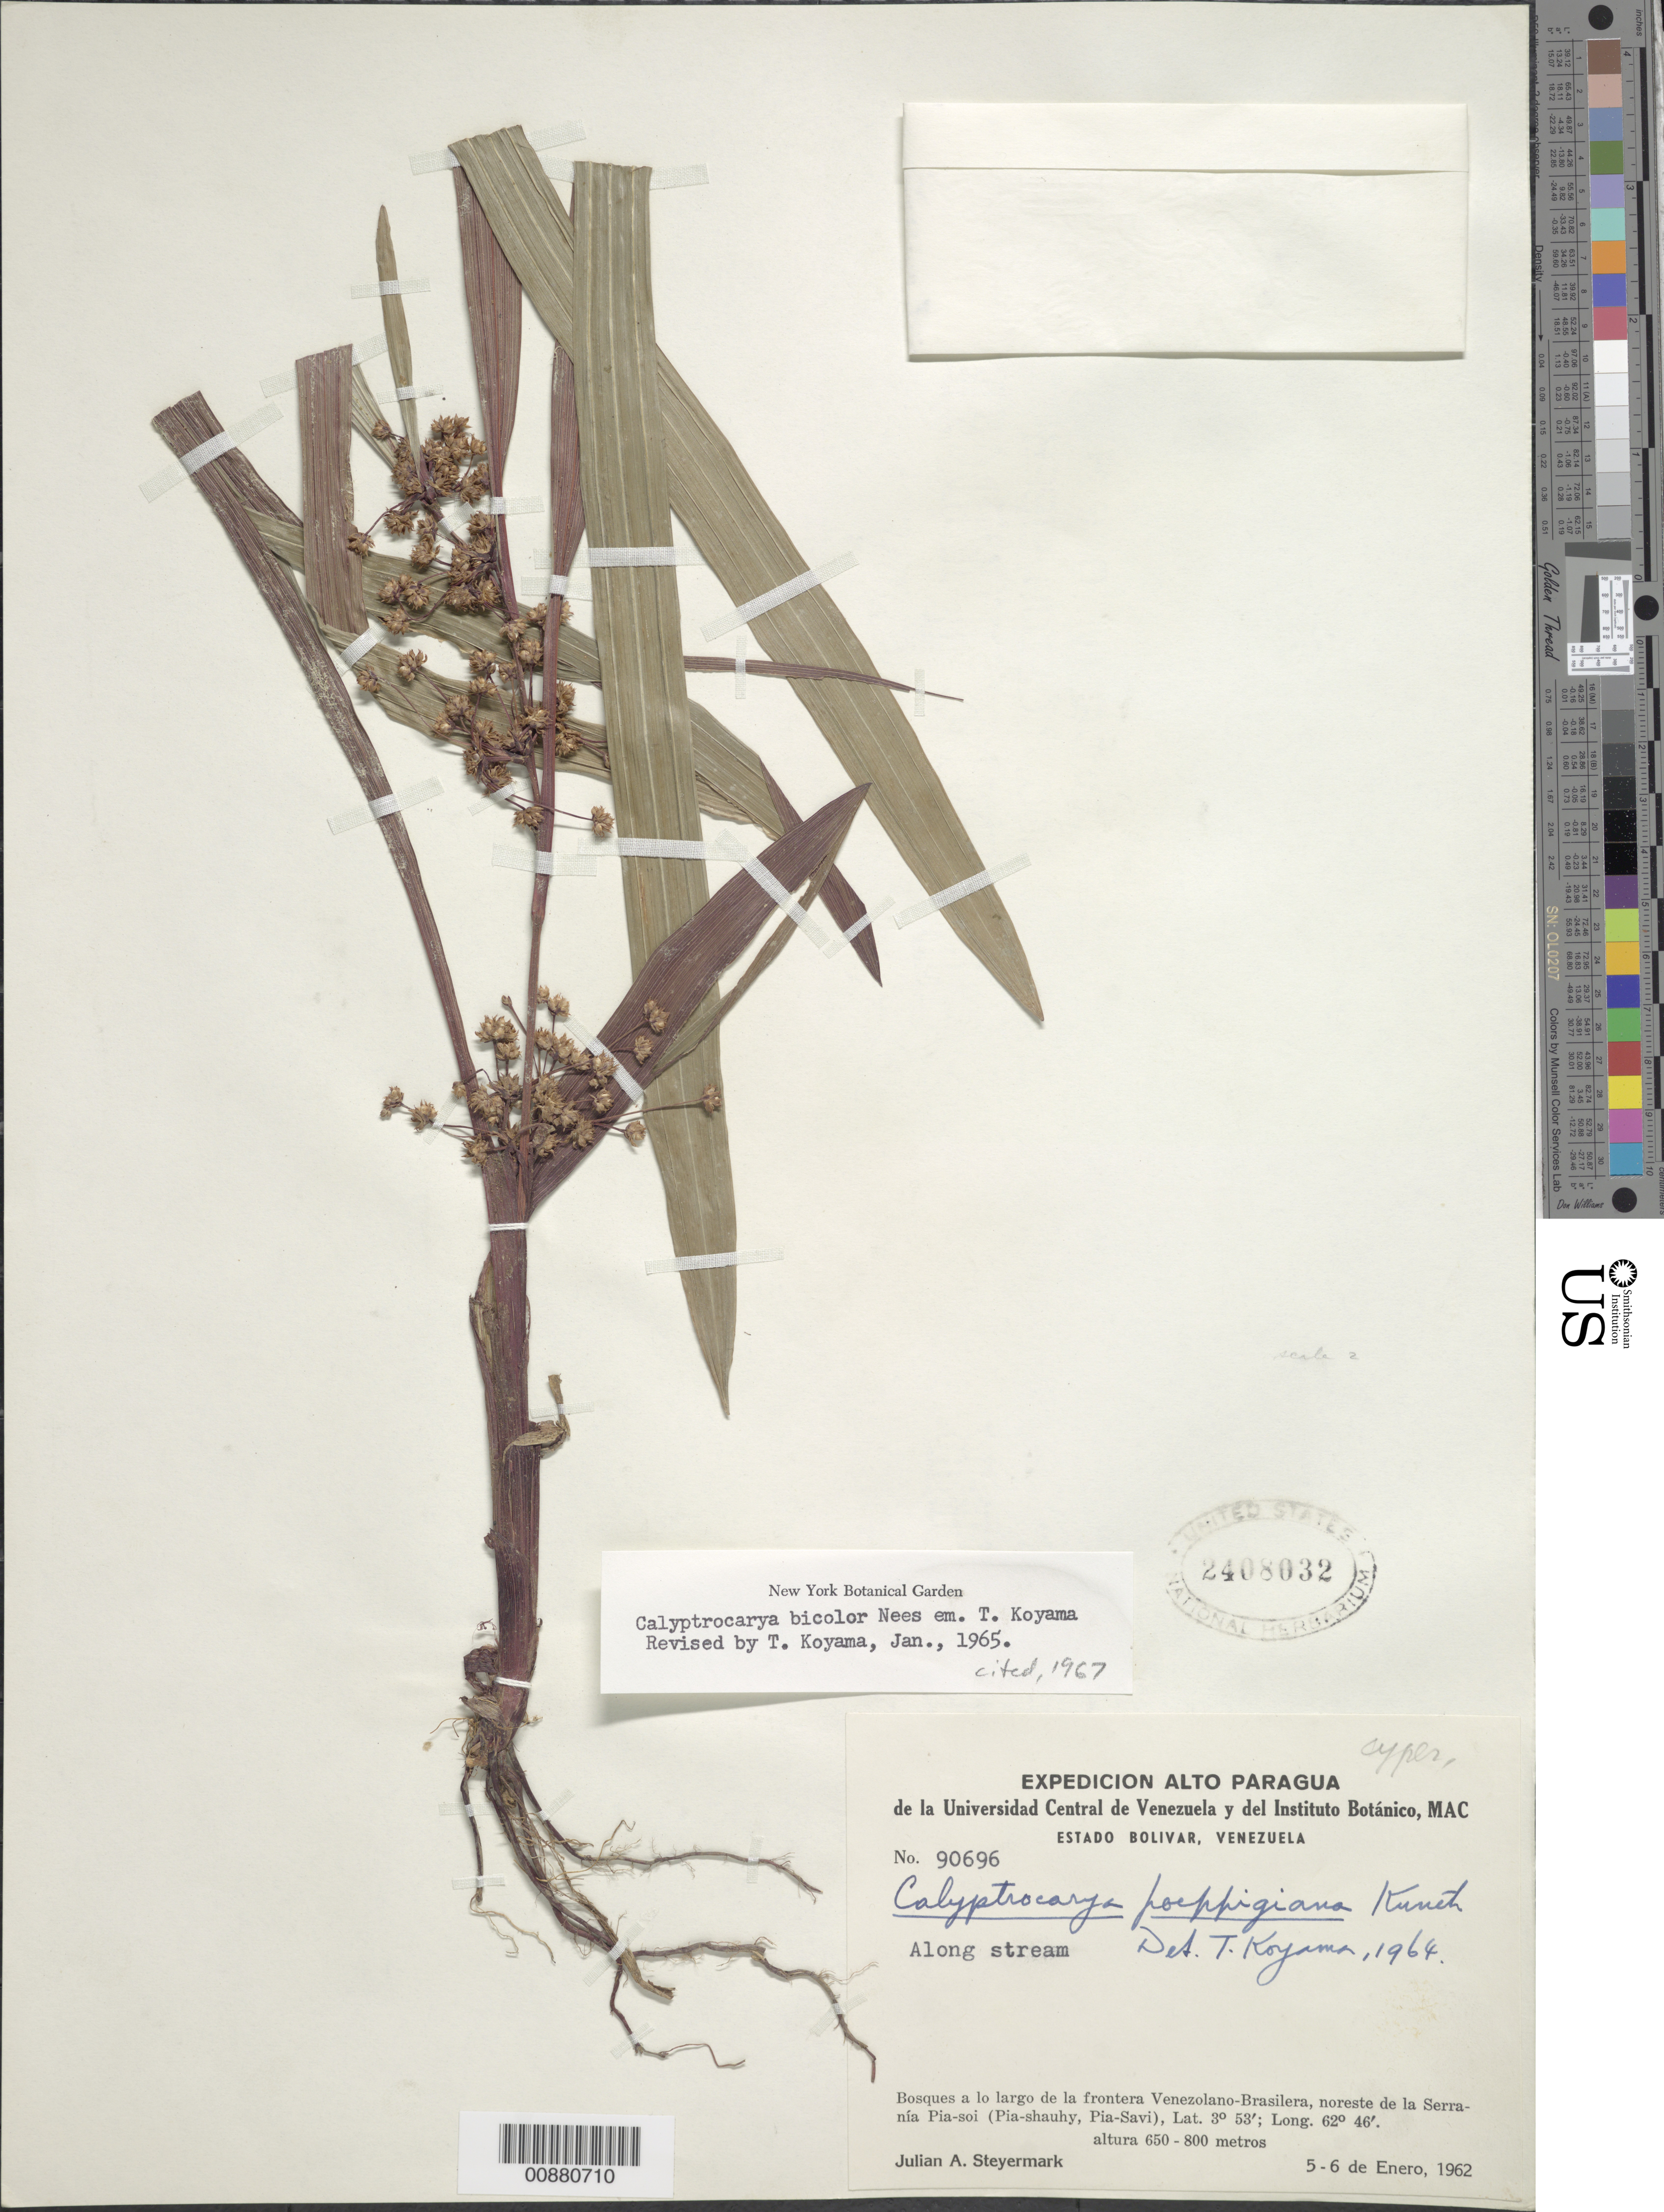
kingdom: Plantae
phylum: Tracheophyta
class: Liliopsida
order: Poales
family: Cyperaceae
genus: Calyptrocarya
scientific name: Calyptrocarya bicolor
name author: (H. Pfeiff.) T. Koyama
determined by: Koyama, Tetsuo M.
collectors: J. Steyermark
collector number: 90696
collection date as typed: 5-Jan-62 to 6-Jan-62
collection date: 1962-01-05/1962-01-06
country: Venezuela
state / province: Bolívar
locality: Serranía Pia-soi, NE of; on Venezuela-Brazil border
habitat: Along stream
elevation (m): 650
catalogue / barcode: US 2408032